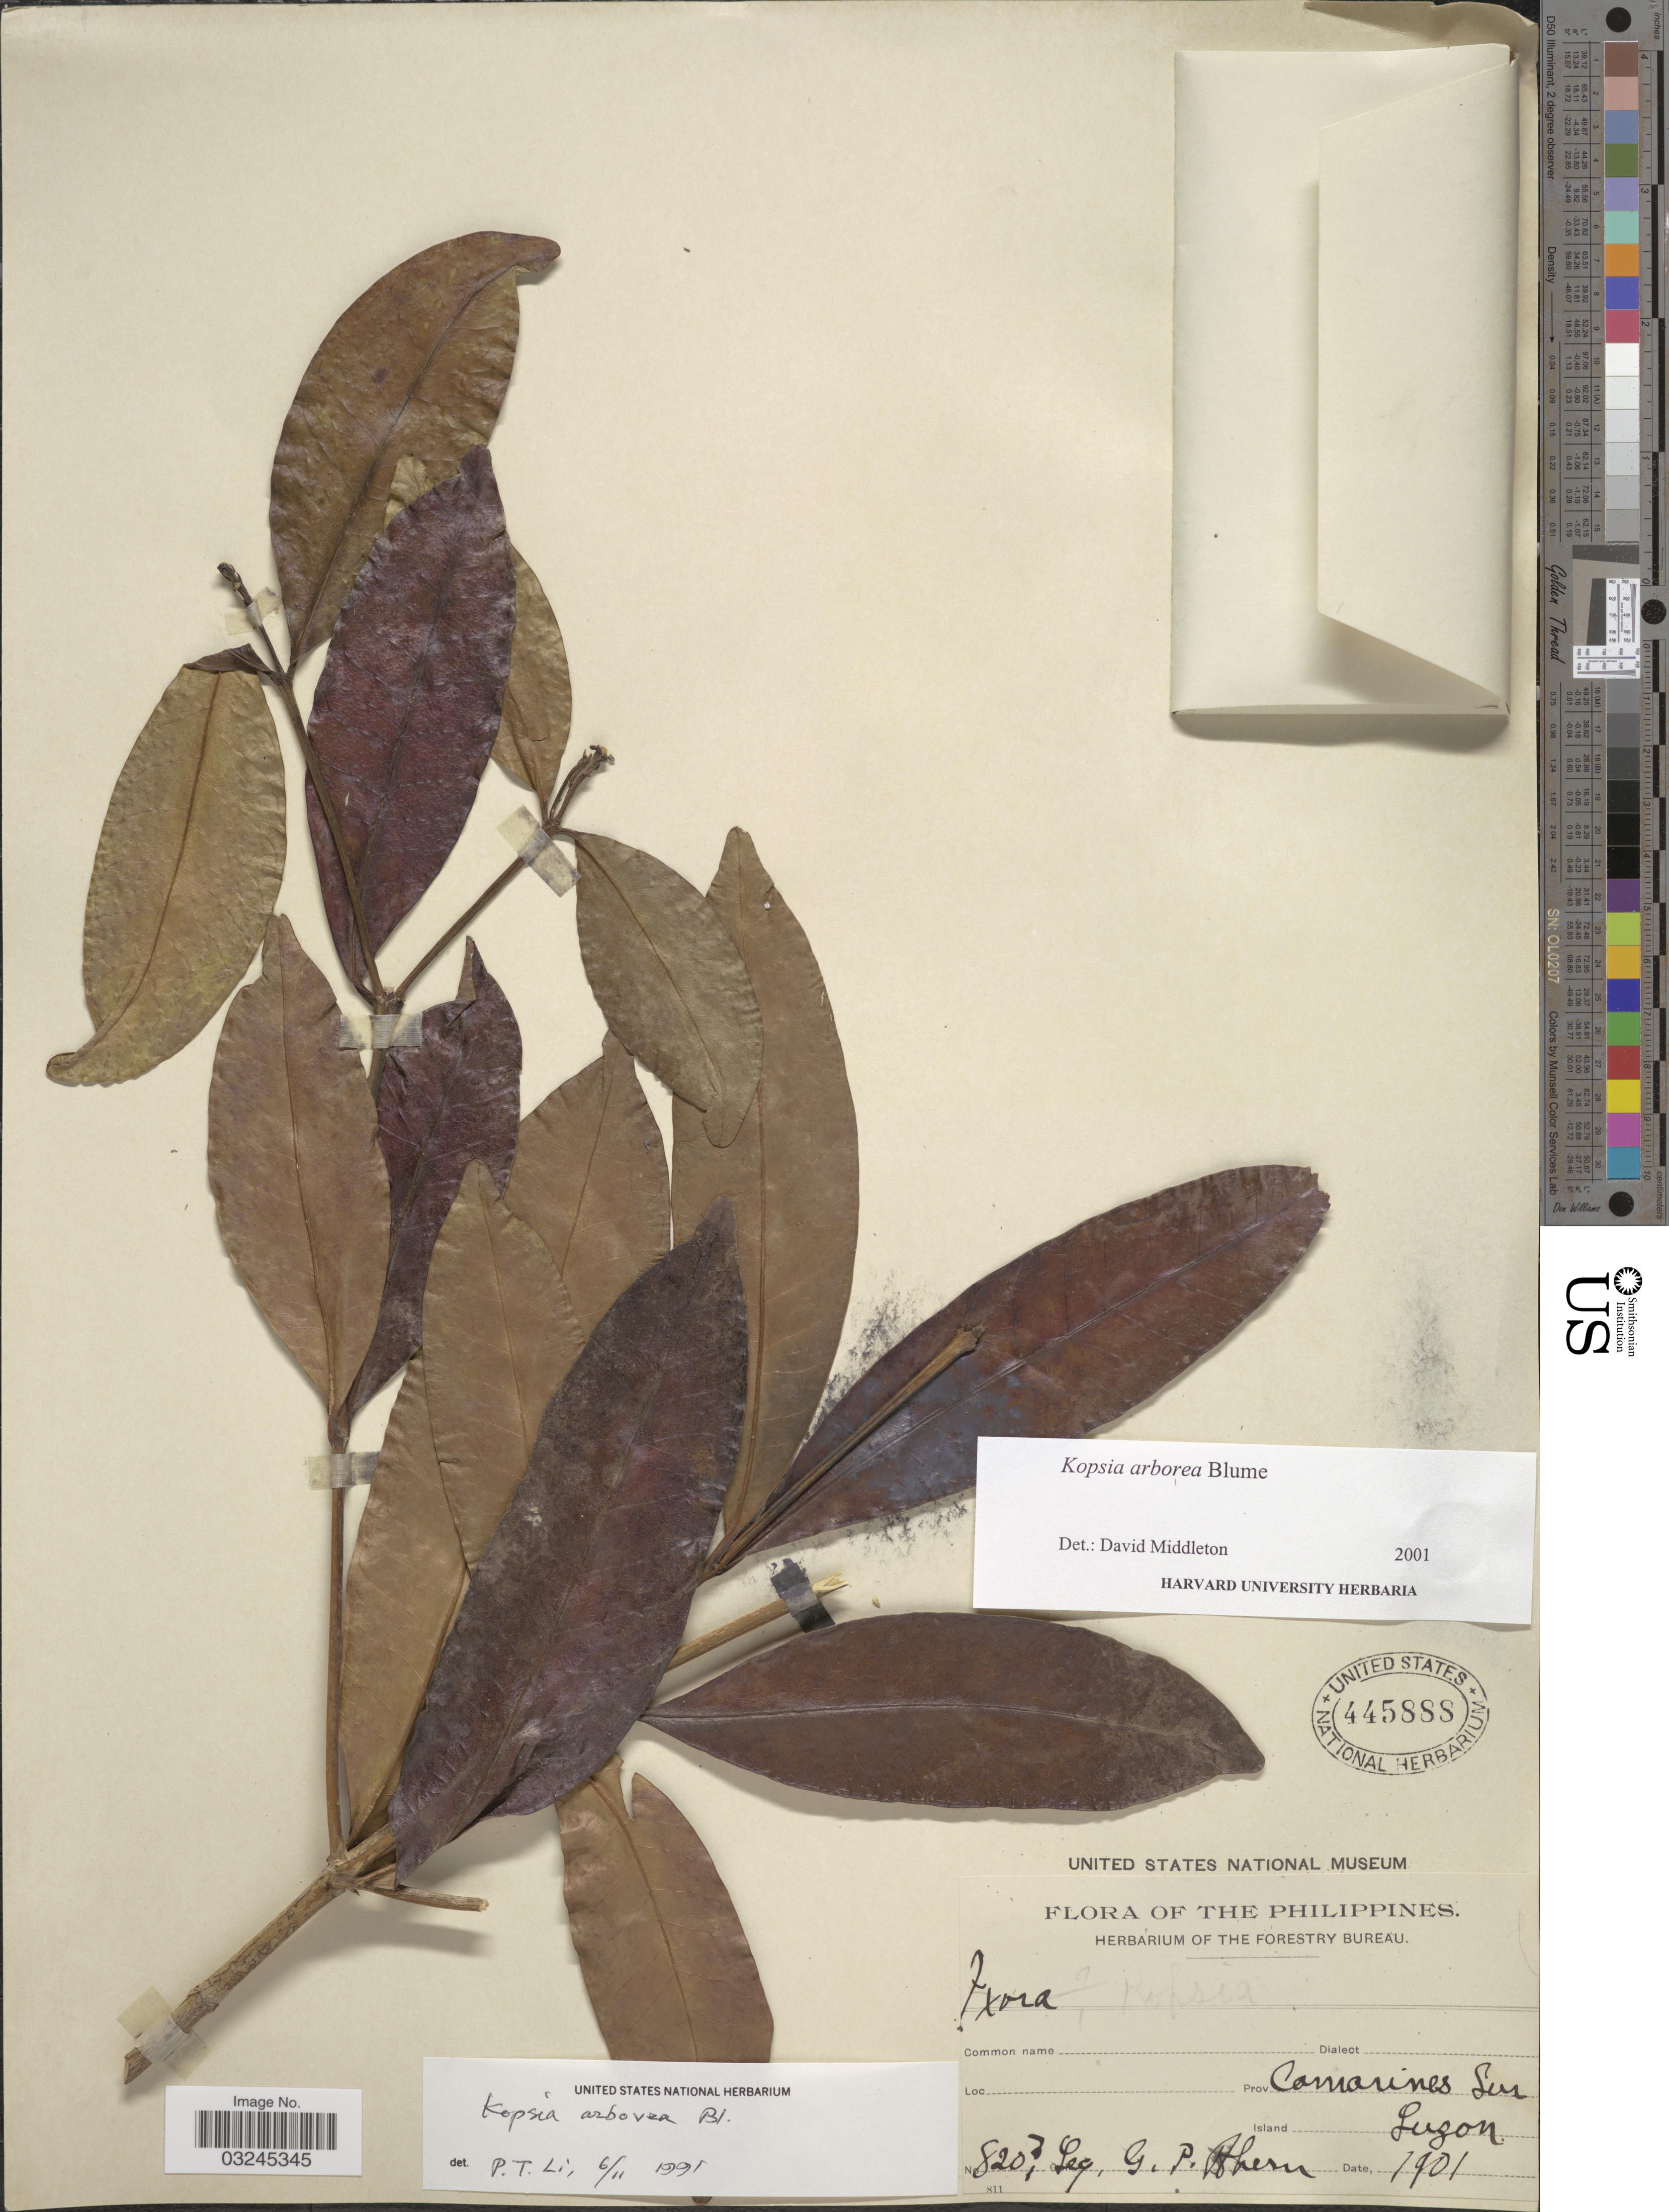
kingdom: Plantae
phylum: Tracheophyta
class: Magnoliopsida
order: Gentianales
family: Apocynaceae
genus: Kopsia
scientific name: Kopsia arborea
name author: Blume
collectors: G. Ahern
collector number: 820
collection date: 1901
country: Philippines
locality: Prov. Camarines Sur. Island Luzon.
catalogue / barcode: US 445888